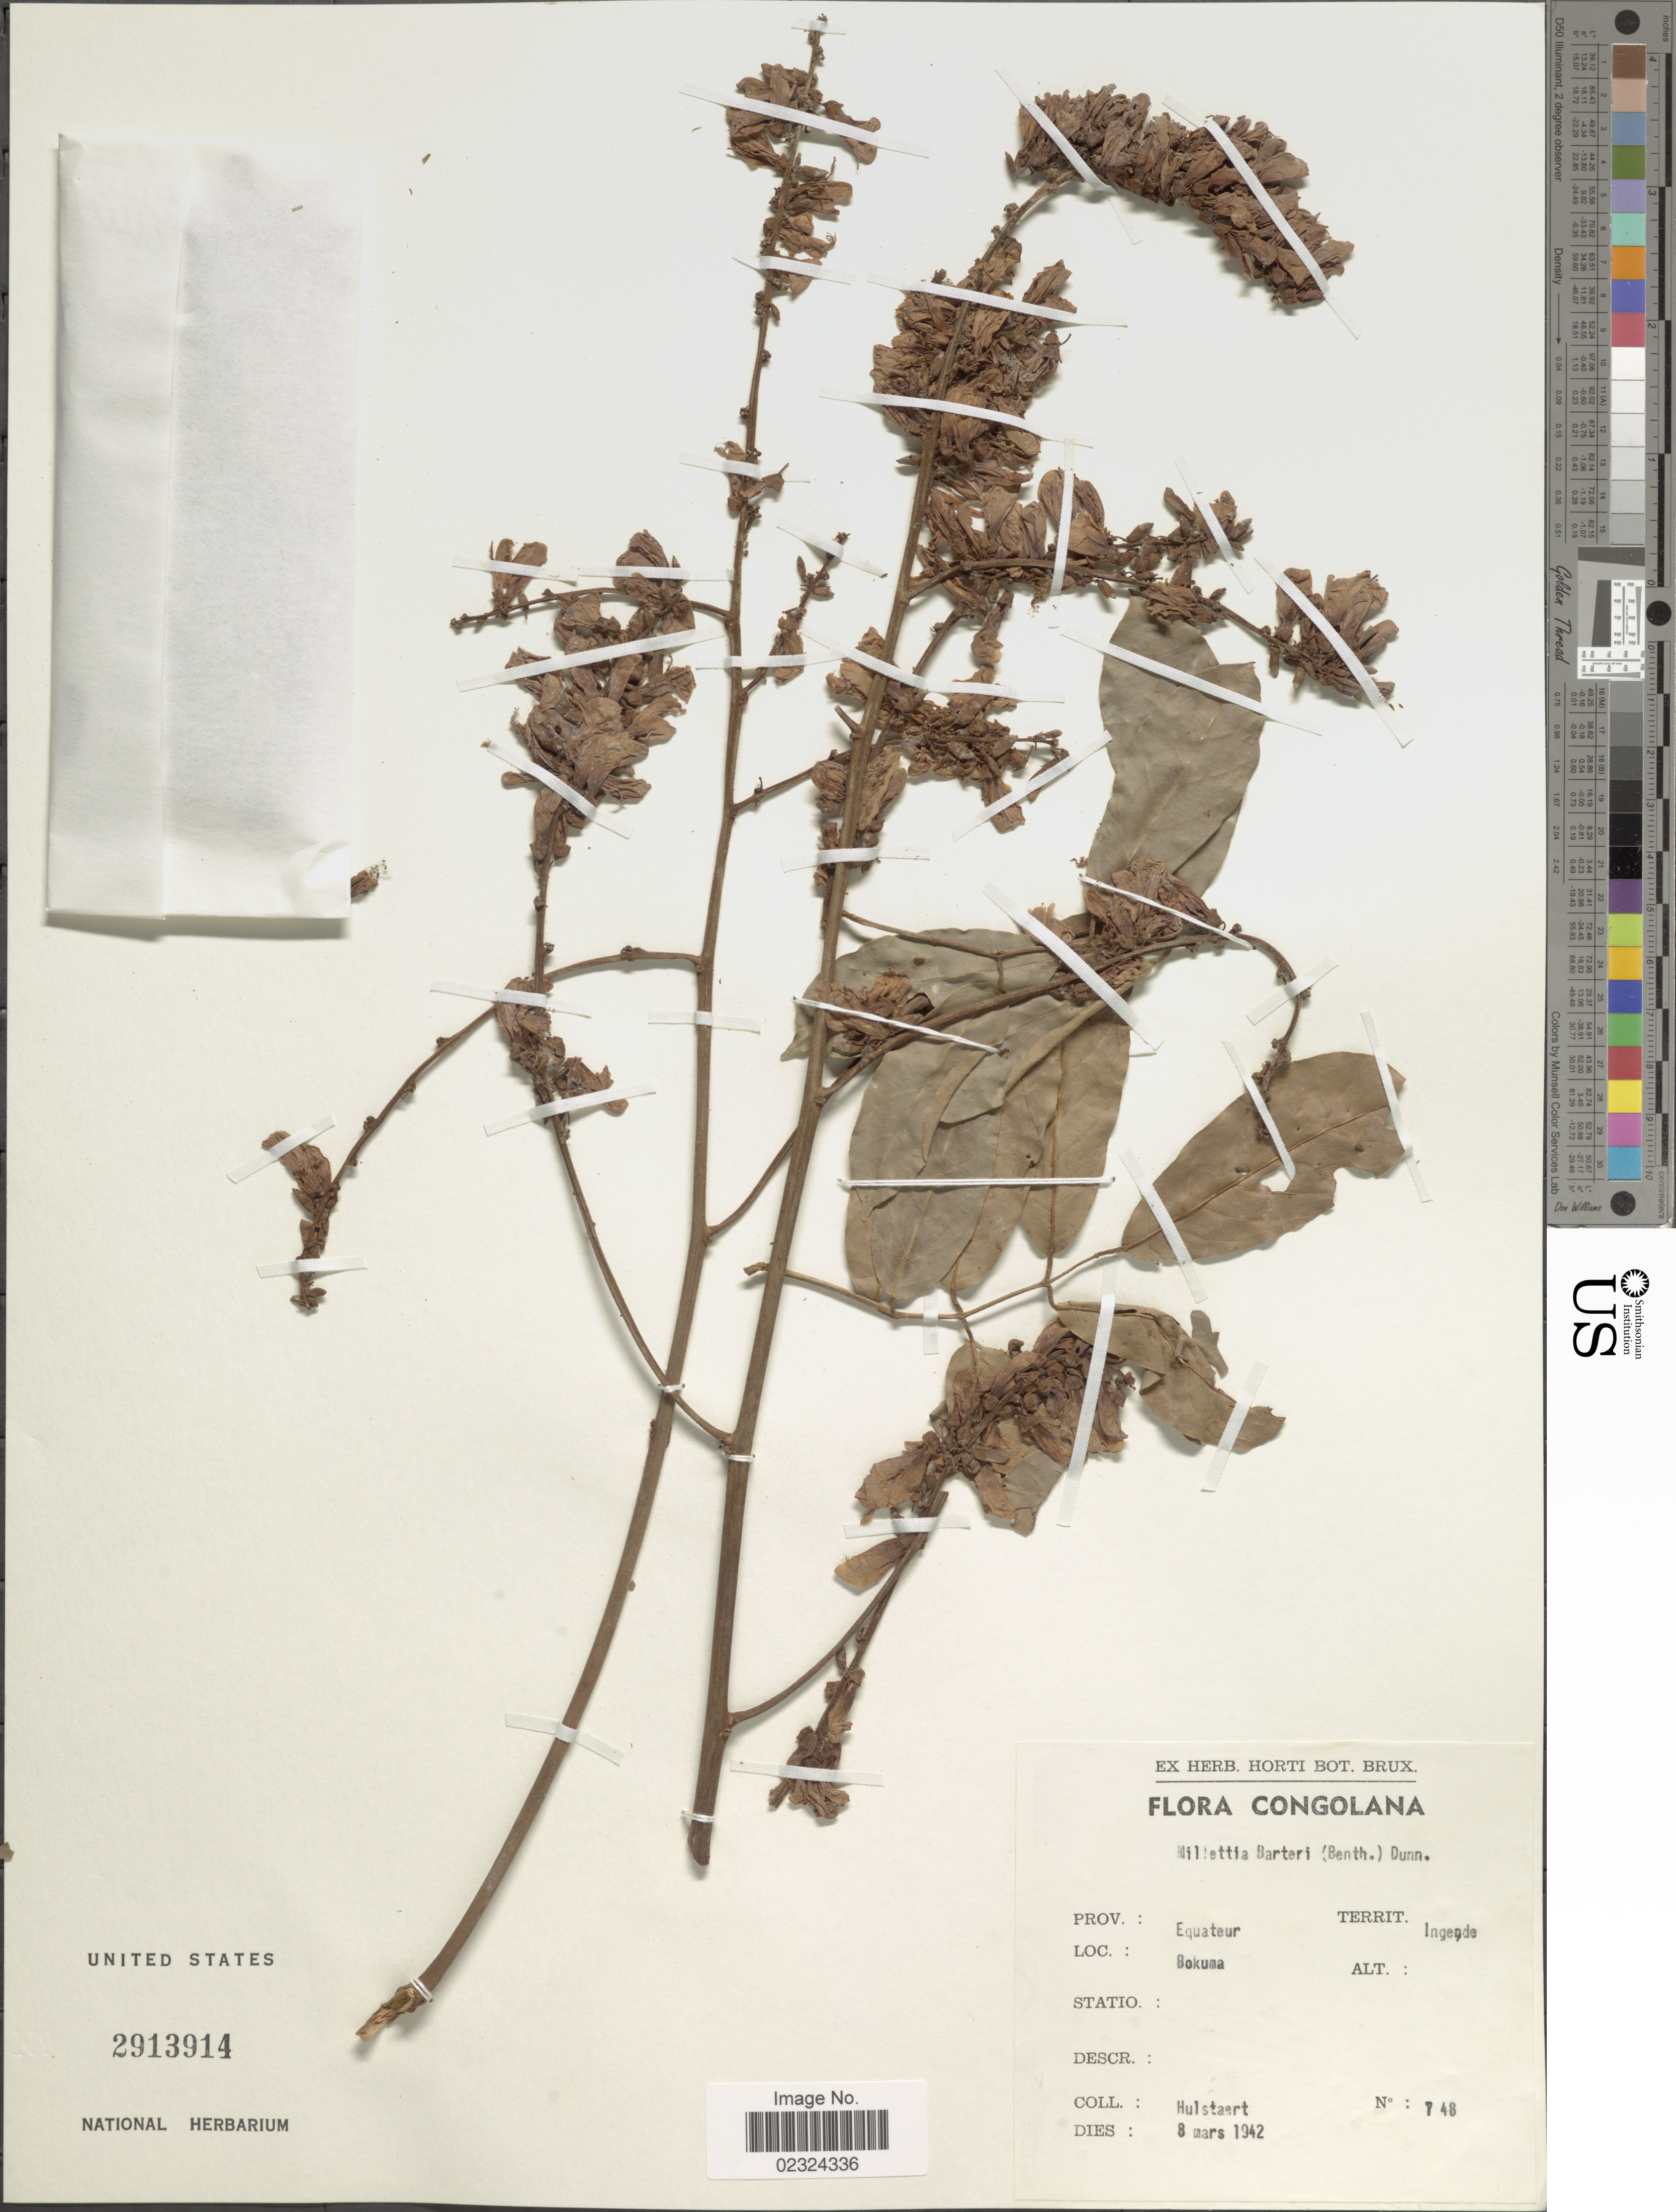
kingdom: Plantae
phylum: Tracheophyta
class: Magnoliopsida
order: Fabales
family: Fabaceae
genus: Millettia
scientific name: Millettia barteri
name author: (Benth.) Dunn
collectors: Hulstaert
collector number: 748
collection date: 1942-03-08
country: Congo, Democratic Republic of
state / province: Equateur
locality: Congolana. Territ: Ingende. Bokuma.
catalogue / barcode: US 2913914